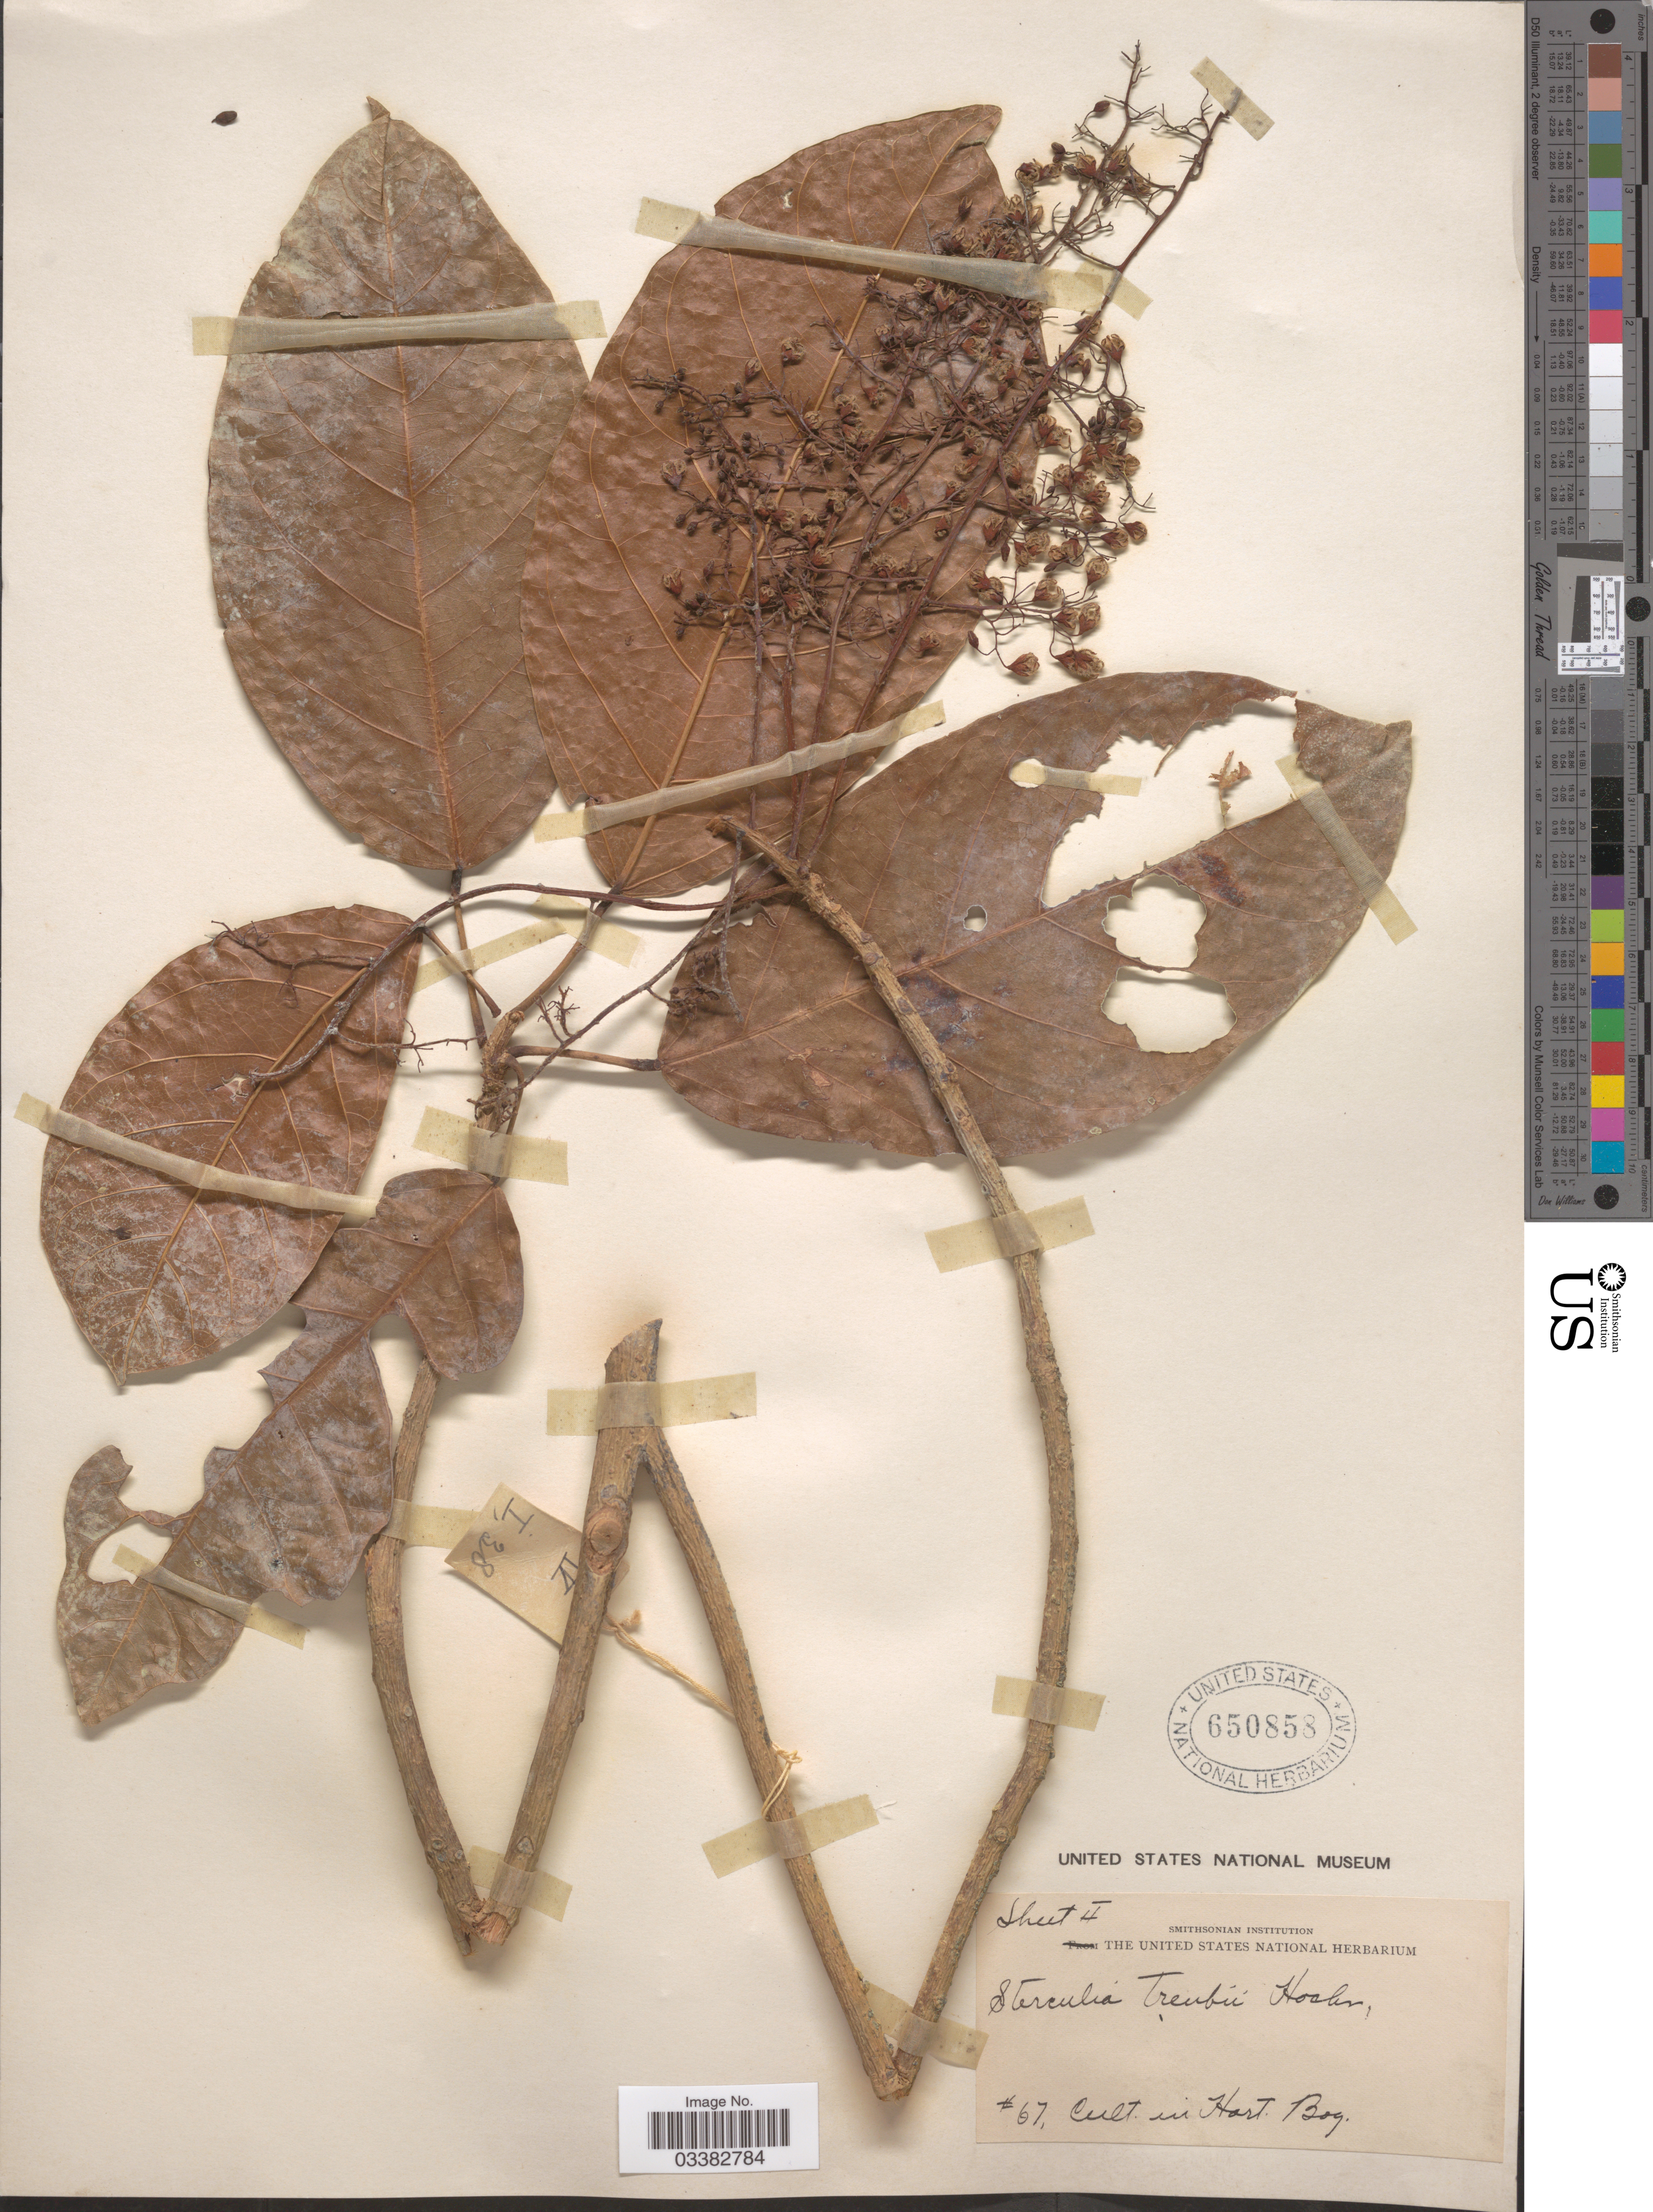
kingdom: Plantae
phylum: Tracheophyta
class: Magnoliopsida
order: Malvales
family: Malvaceae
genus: Sterculia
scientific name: Sterculia treubii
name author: Hochr.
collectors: ex herb. United States National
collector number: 67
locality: Hort. Bog.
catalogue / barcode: US 650858